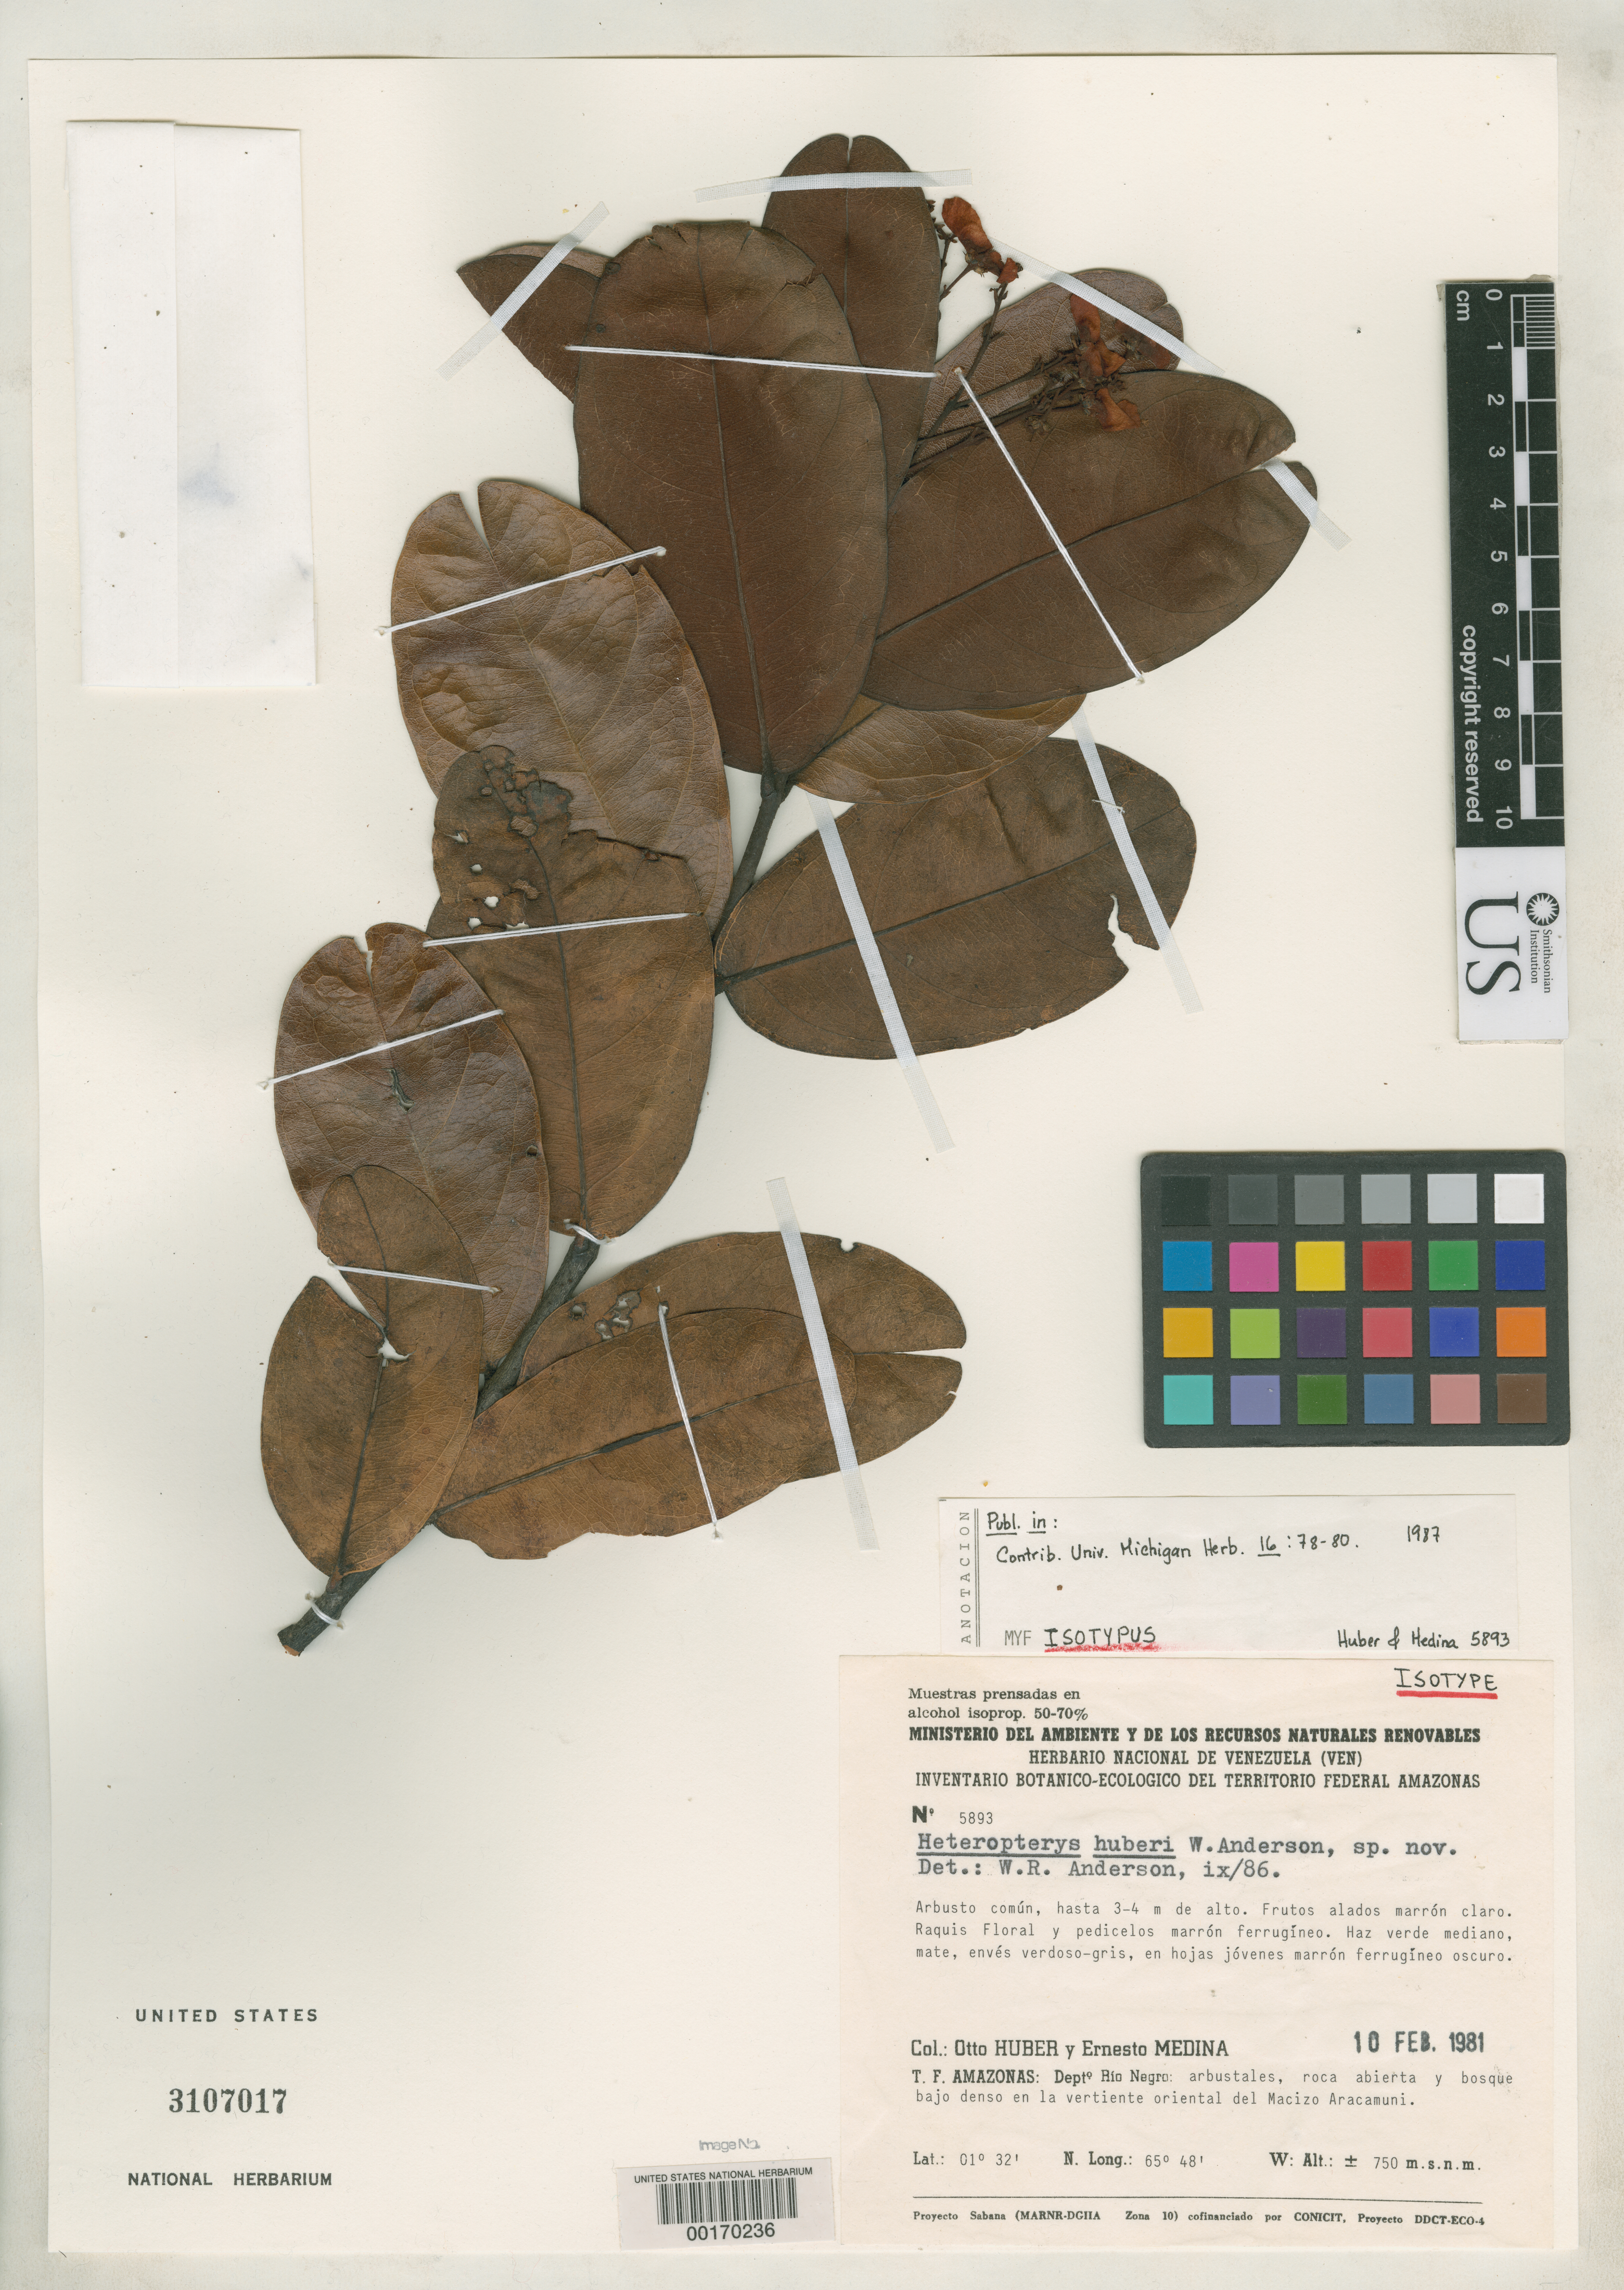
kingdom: Plantae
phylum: Tracheophyta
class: Magnoliopsida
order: Malpighiales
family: Malpighiaceae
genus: Heteropterys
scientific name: Heteropterys huberi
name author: W.R. Anderson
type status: Isotype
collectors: O. Huber & E. Medina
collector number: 5893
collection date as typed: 10 Feb 1981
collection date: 1981-02-10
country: Venezuela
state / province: Amazonas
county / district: Rio Negro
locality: T.F. Amazonas: Depto. Rio Negro: vertiente oriental del Macizo Aracamuni.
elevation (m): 750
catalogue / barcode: US 3107017